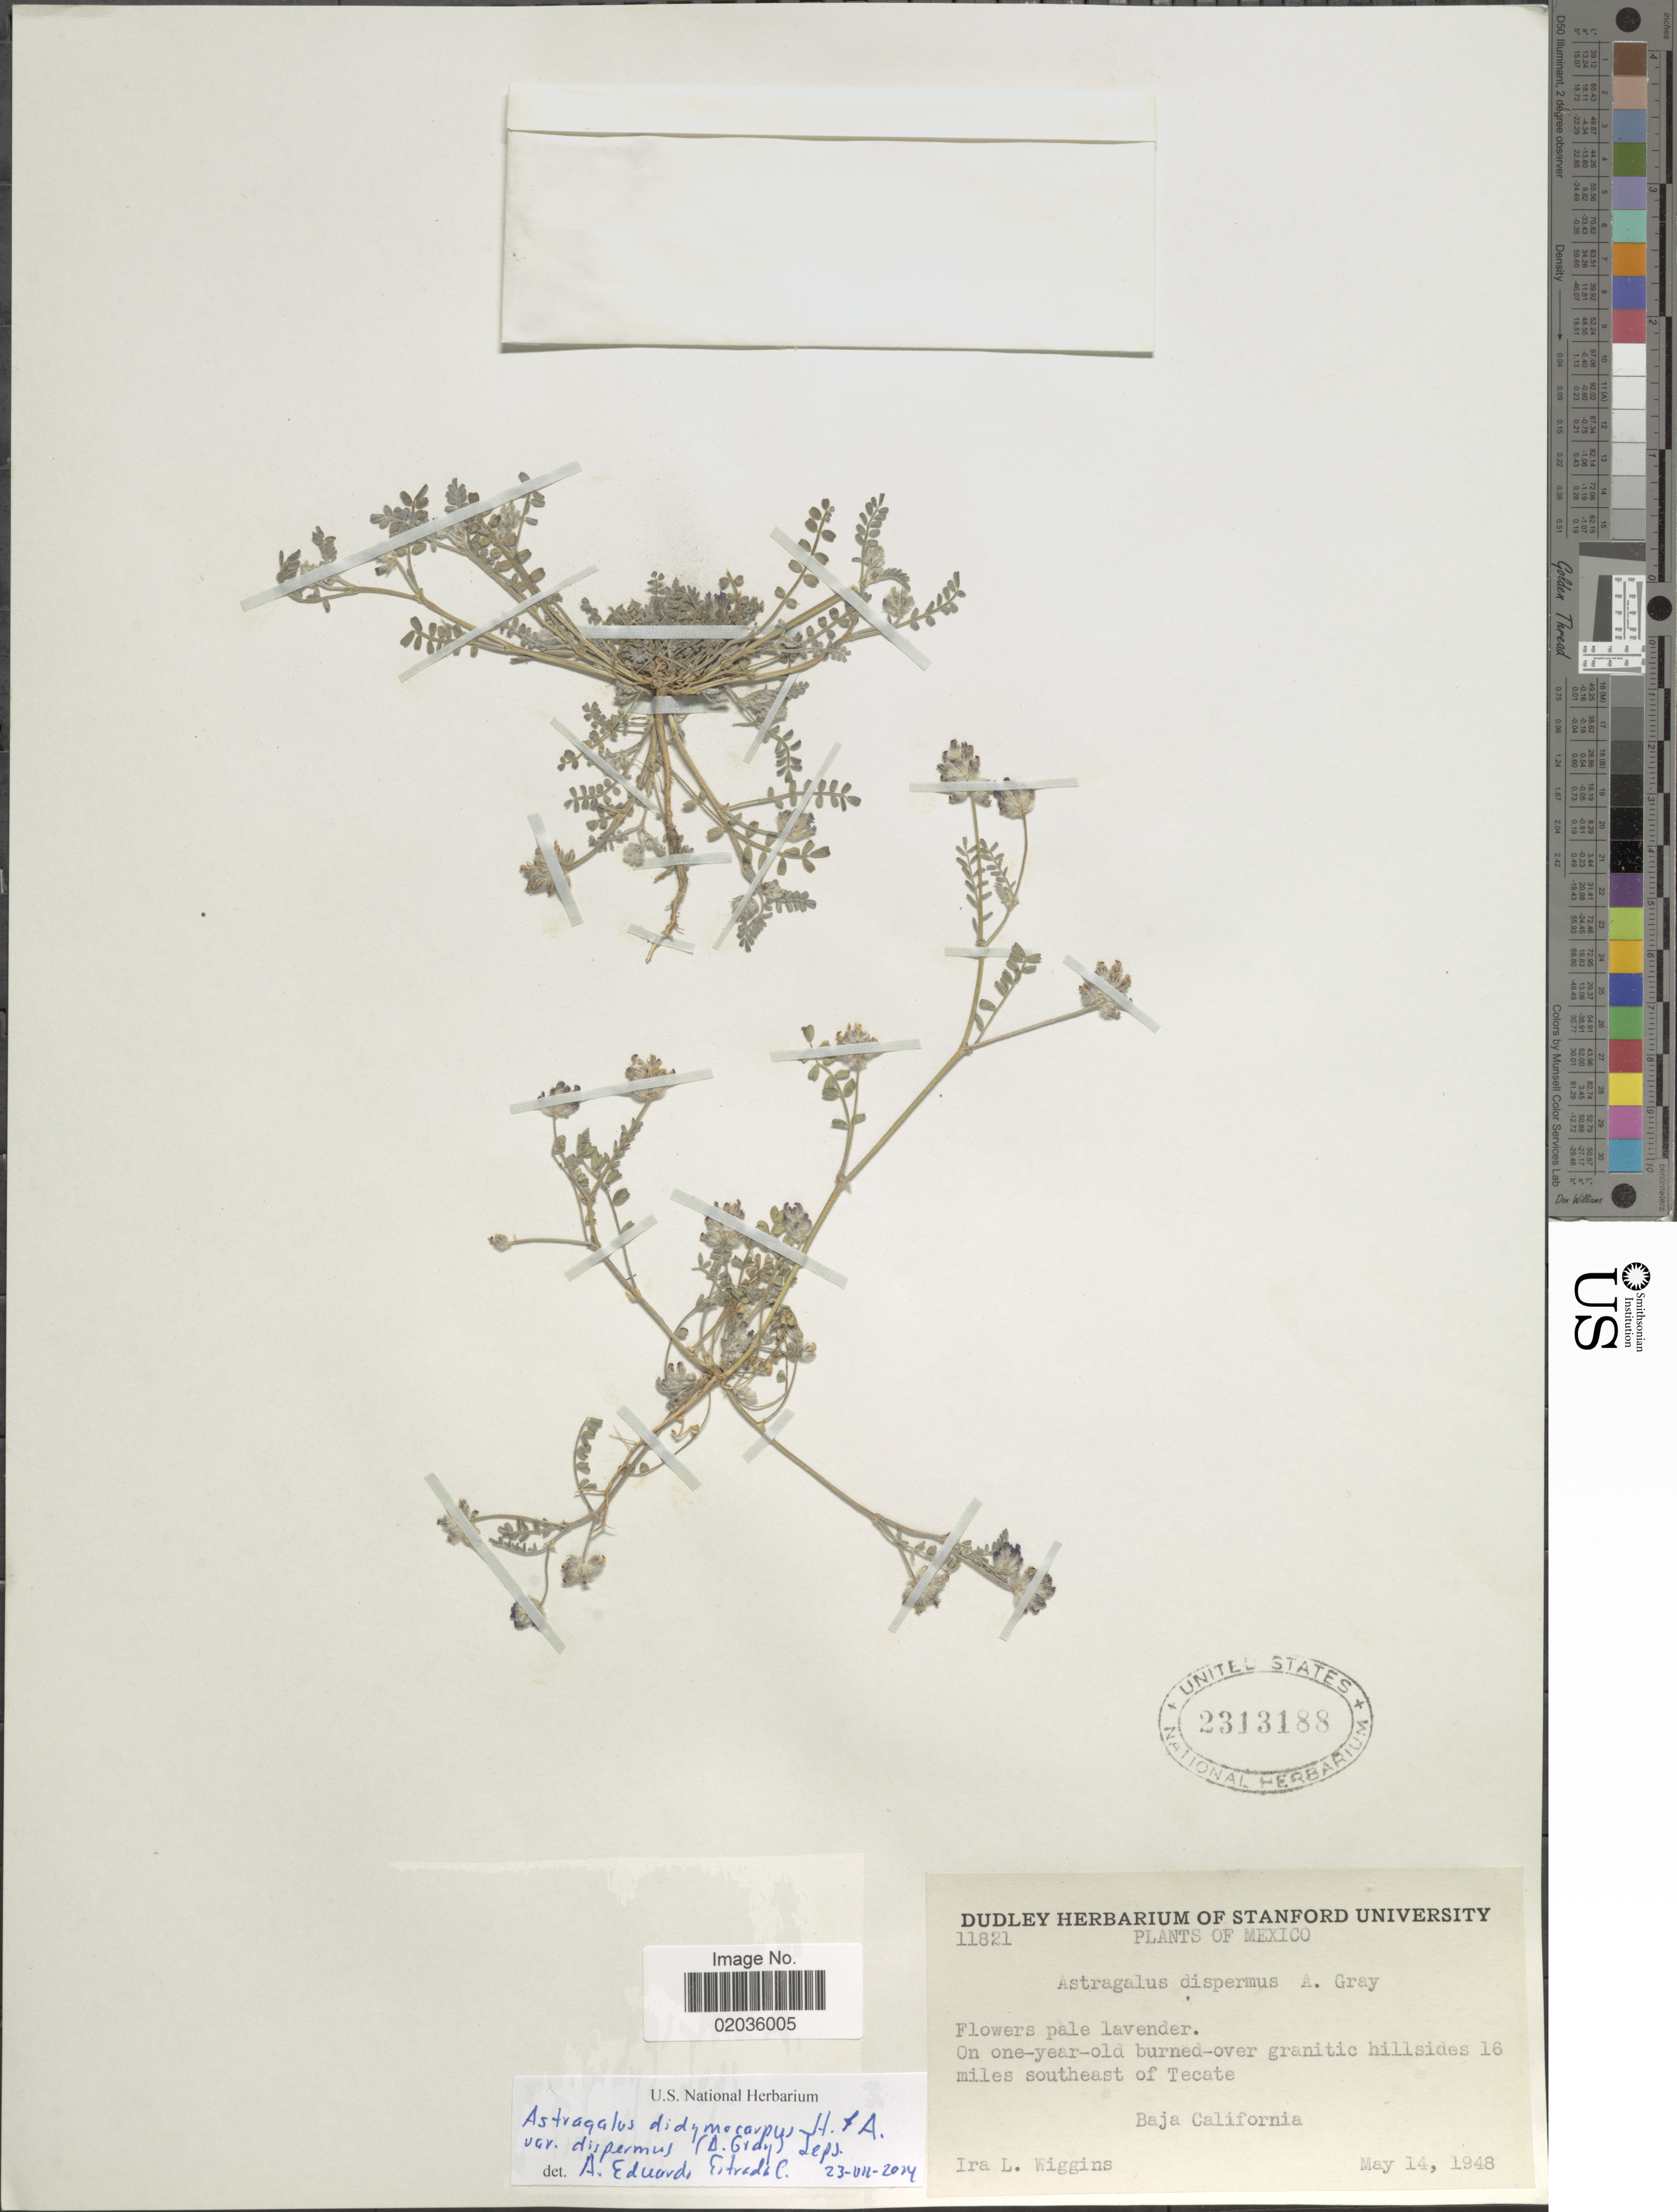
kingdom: Plantae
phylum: Tracheophyta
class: Magnoliopsida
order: Fabales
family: Fabaceae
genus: Astragalus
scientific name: Astragalus didymocarpus var. dispermus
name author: (A. Gray) Jeps.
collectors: I. L. Wiggins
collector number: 11821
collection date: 1948-05-14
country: Mexico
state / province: Baja California Norte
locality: Mexico,One-year-old burned over granitic hillsides 16 miles southeast of Tecate, Baja California.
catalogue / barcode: US 2313188